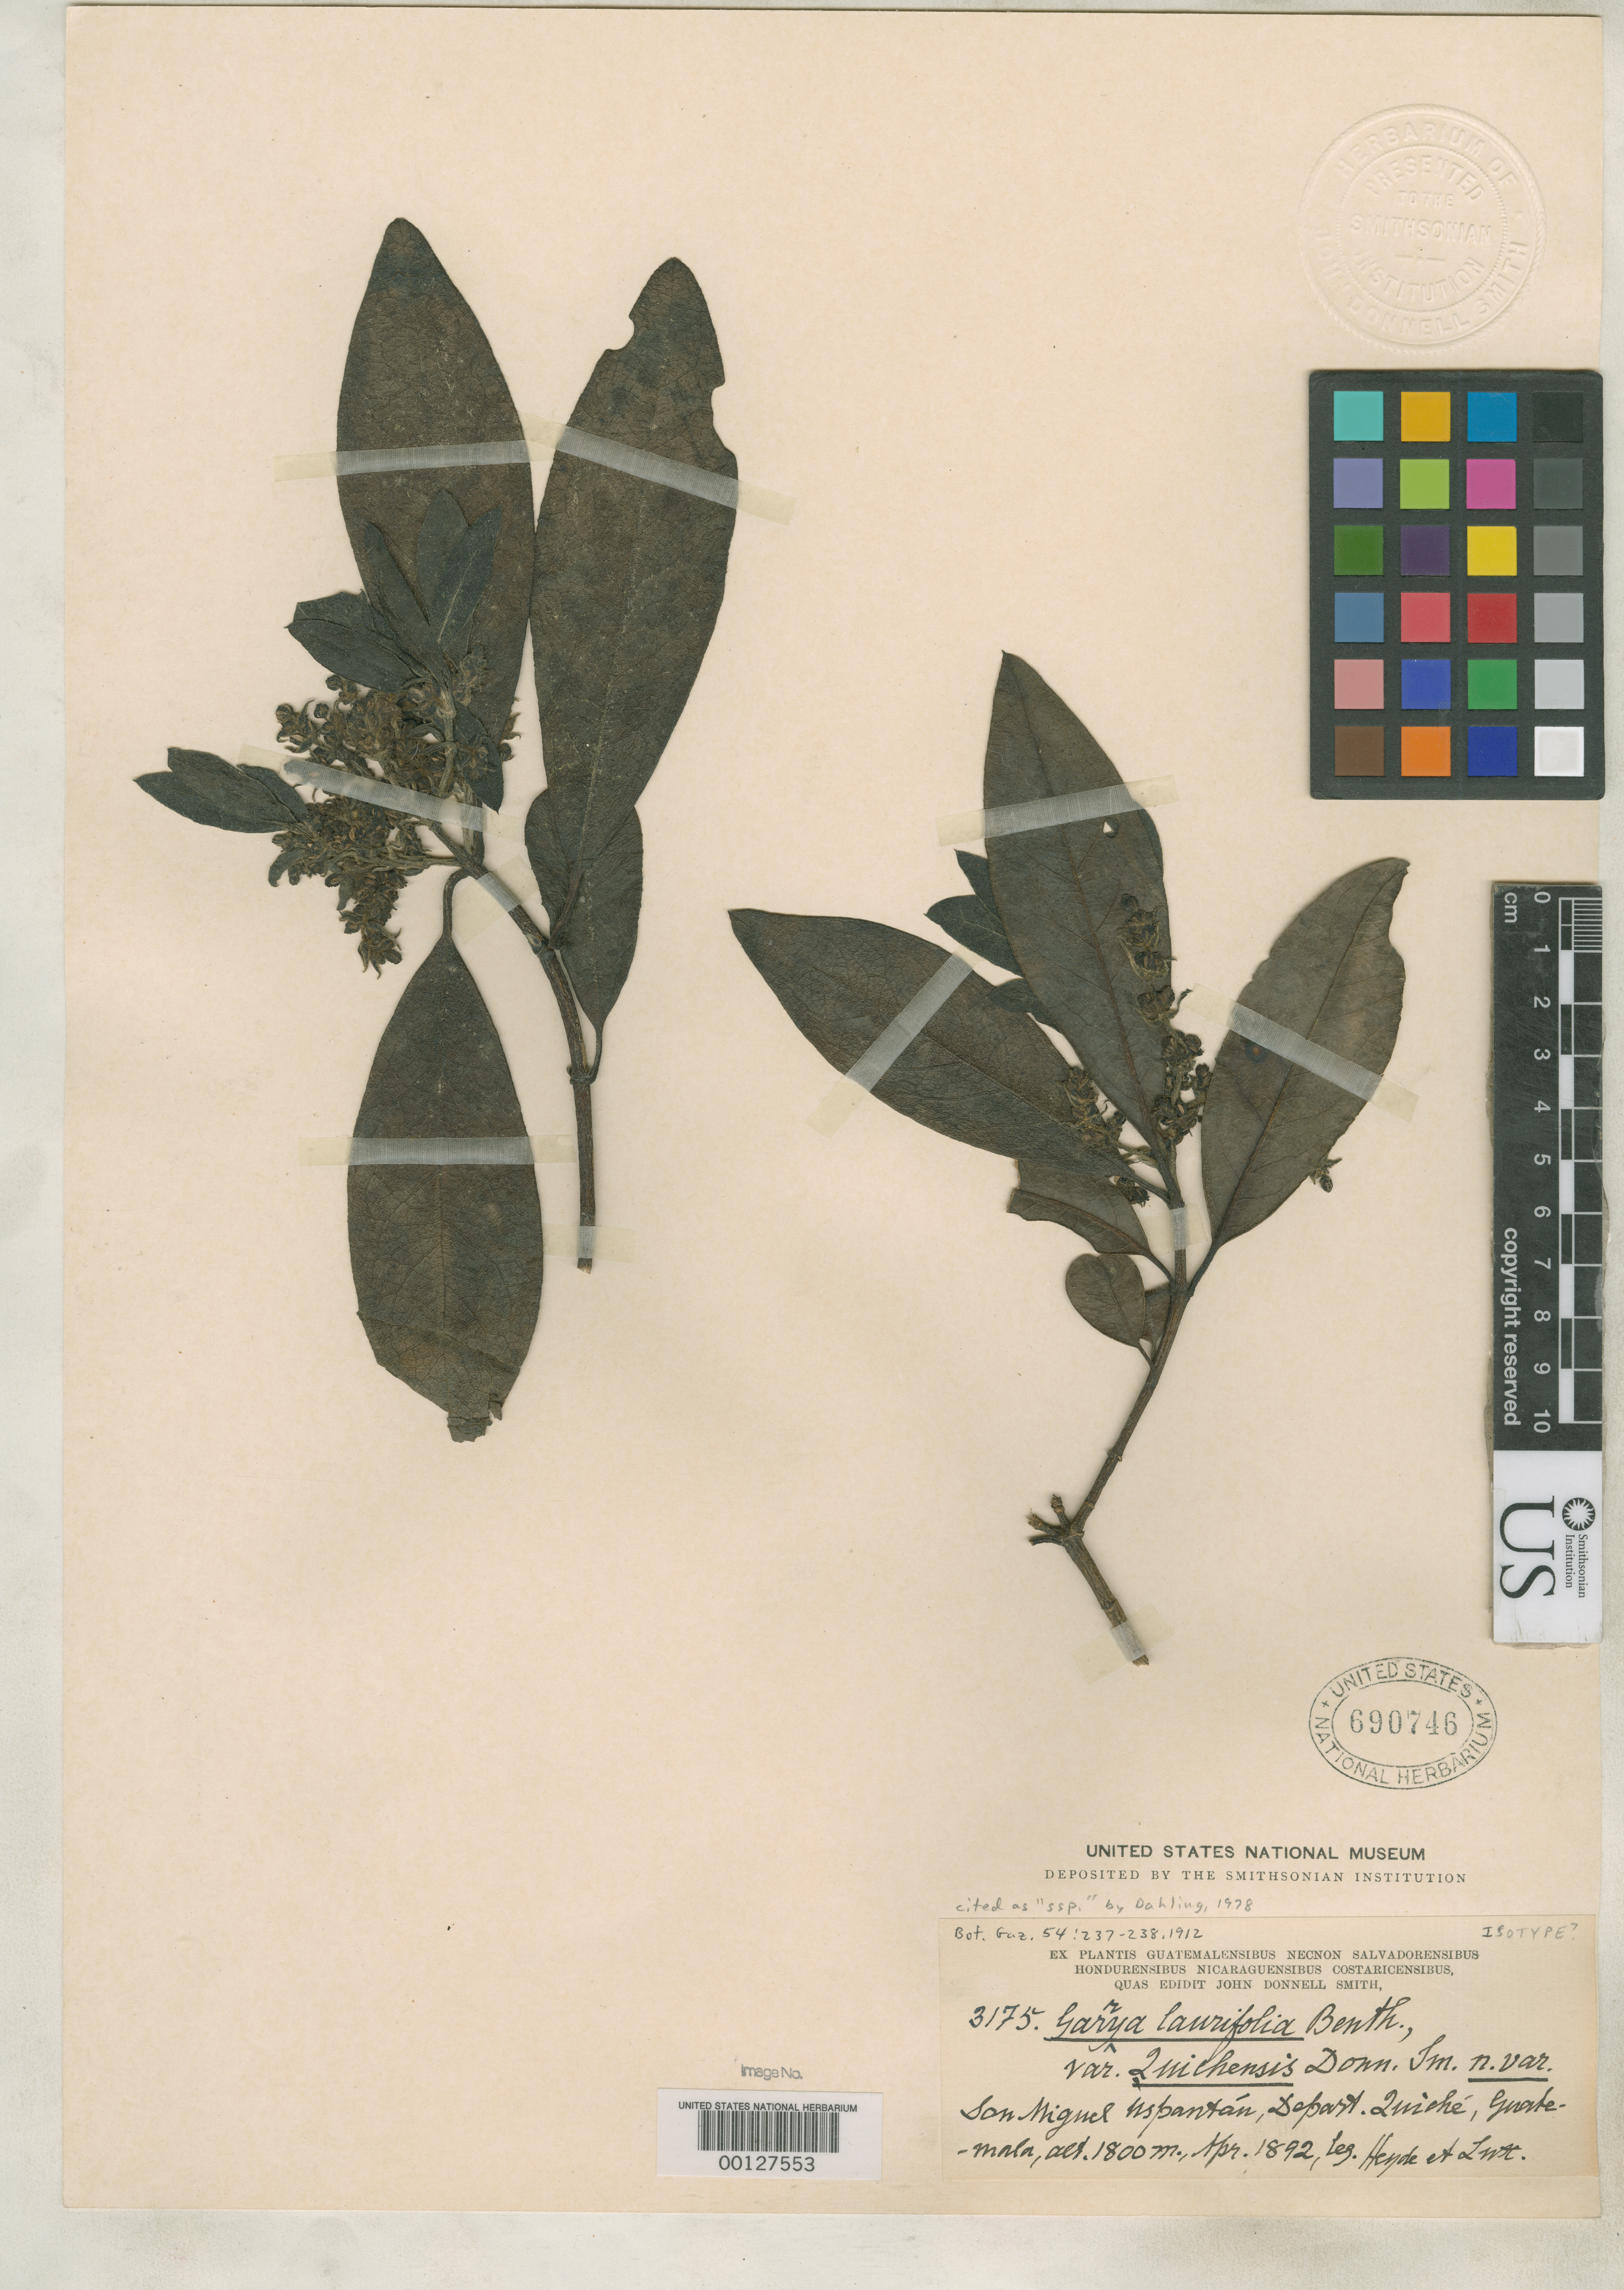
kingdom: Plantae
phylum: Tracheophyta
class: Magnoliopsida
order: Garryales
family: Garryaceae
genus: Garrya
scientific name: Garrya laurifolia var. quichensis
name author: Donn. Sm.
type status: Type Collection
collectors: E. T. Heyde & E. Lux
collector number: J.D.S. 3175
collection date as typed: Apr 1892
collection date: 1892-04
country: Guatemala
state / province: El Quiché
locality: San Miguel Uspantán.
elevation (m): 1800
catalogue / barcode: US 690746